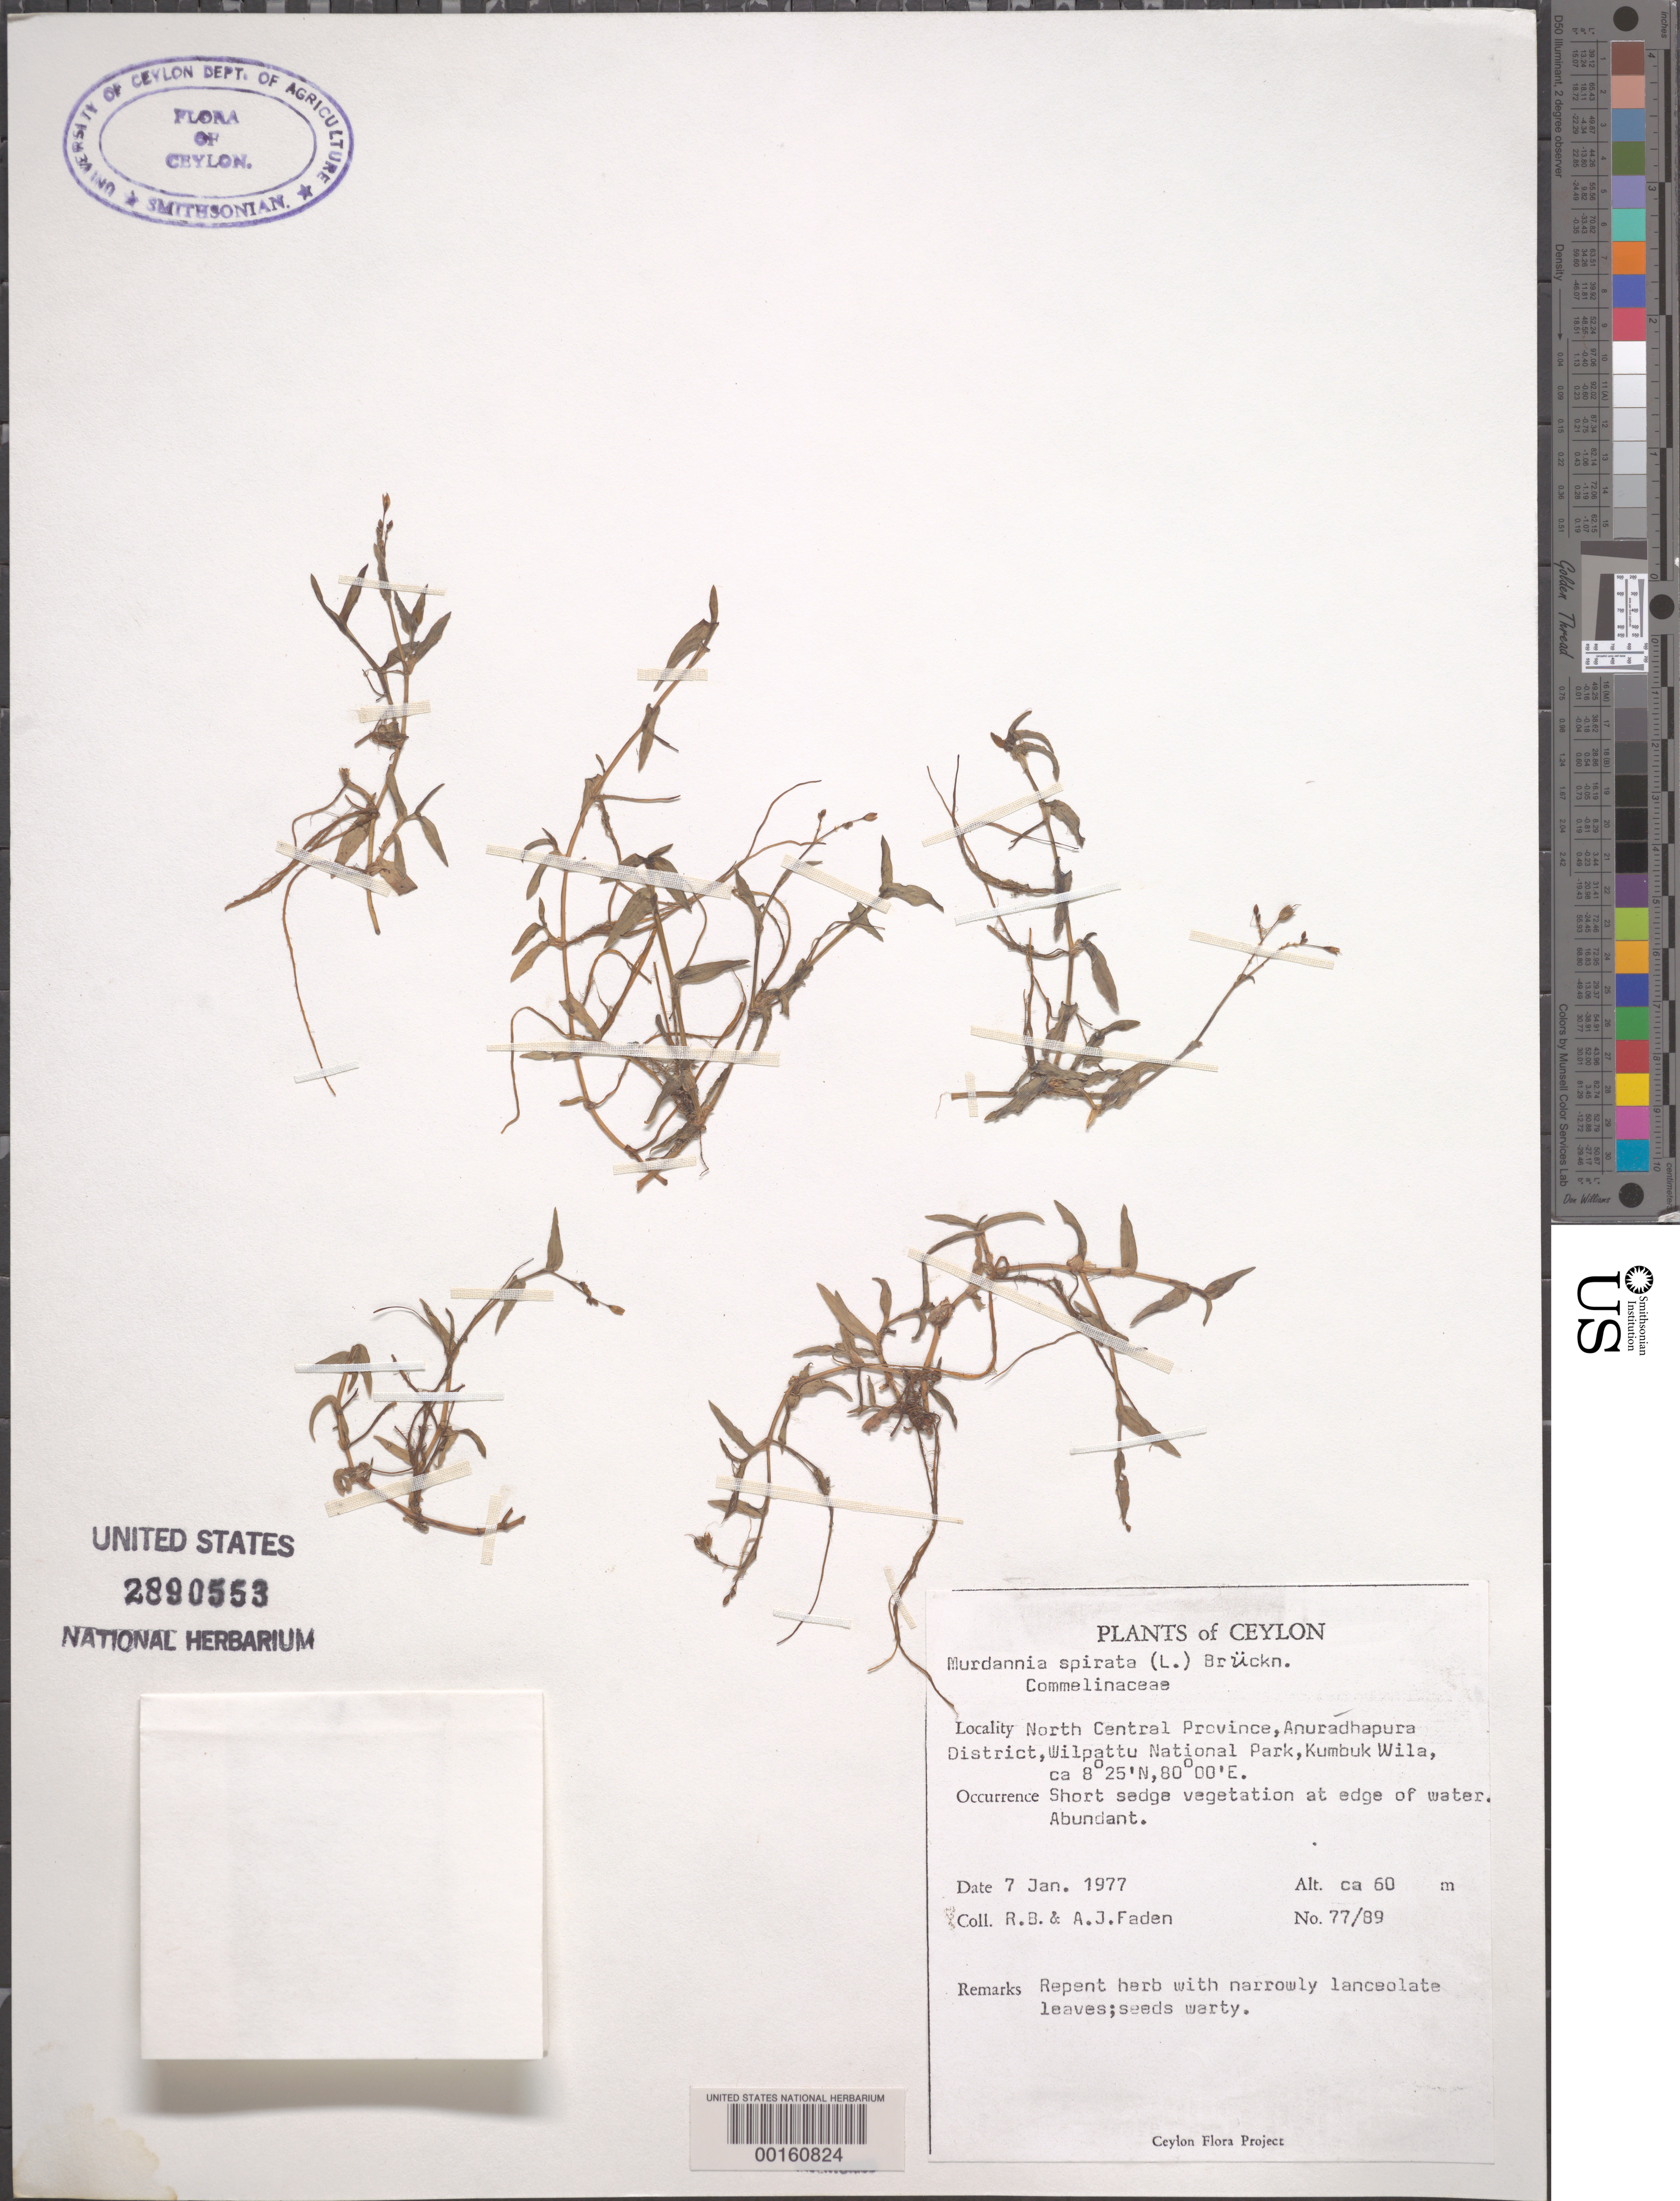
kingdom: Plantae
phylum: Tracheophyta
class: Liliopsida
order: Commelinales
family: Commelinaceae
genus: Murdannia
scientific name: Murdannia spirata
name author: (L.) G. Brückn.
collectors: R. B. Faden & A. J. Faden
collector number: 77/89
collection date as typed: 07 Jan 1977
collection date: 1977-01-07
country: Sri Lanka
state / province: North Central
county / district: Anuradhapura Dist.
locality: Wilpattu national park, kumbuk wila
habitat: Edge of water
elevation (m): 60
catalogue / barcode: US 2890553